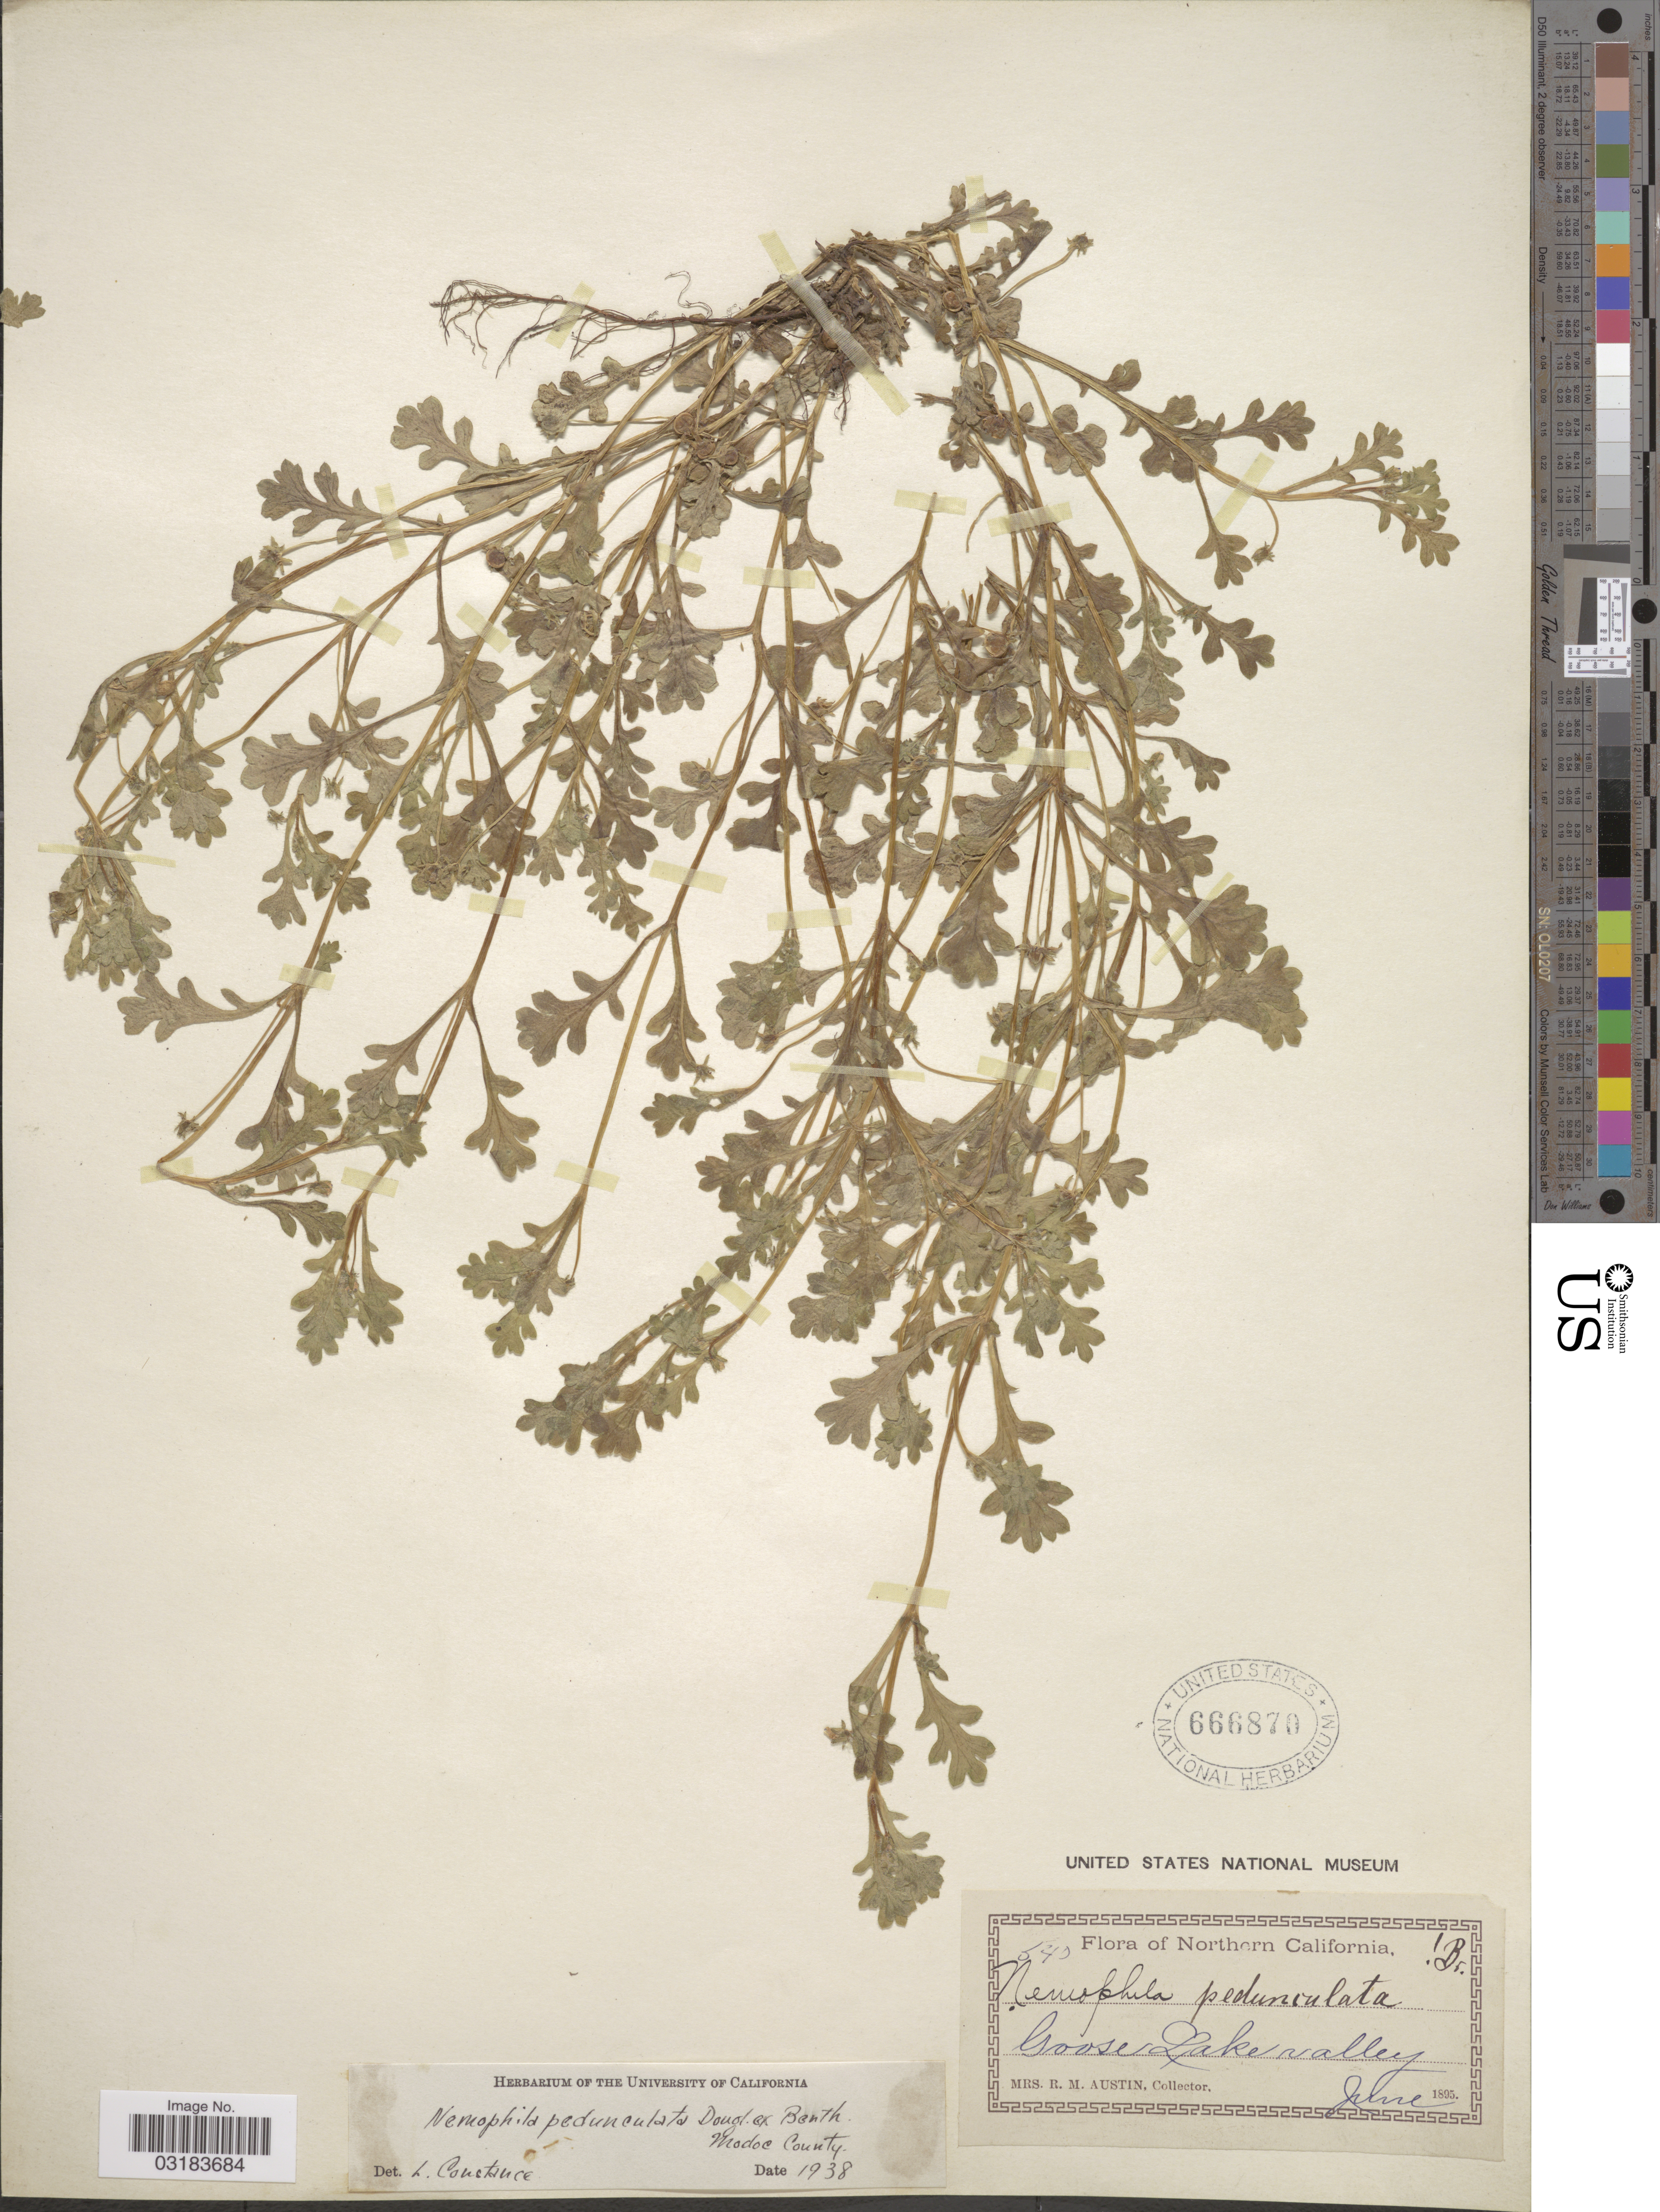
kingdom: Plantae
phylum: Tracheophyta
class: Magnoliopsida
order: Boraginales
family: Hydrophyllaceae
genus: Nemophila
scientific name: Nemophila pedunculata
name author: Douglas ex Benth.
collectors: R. Austin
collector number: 540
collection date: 1895-06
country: United States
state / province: California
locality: Northern California. Goose Lake valley.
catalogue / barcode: US 666870